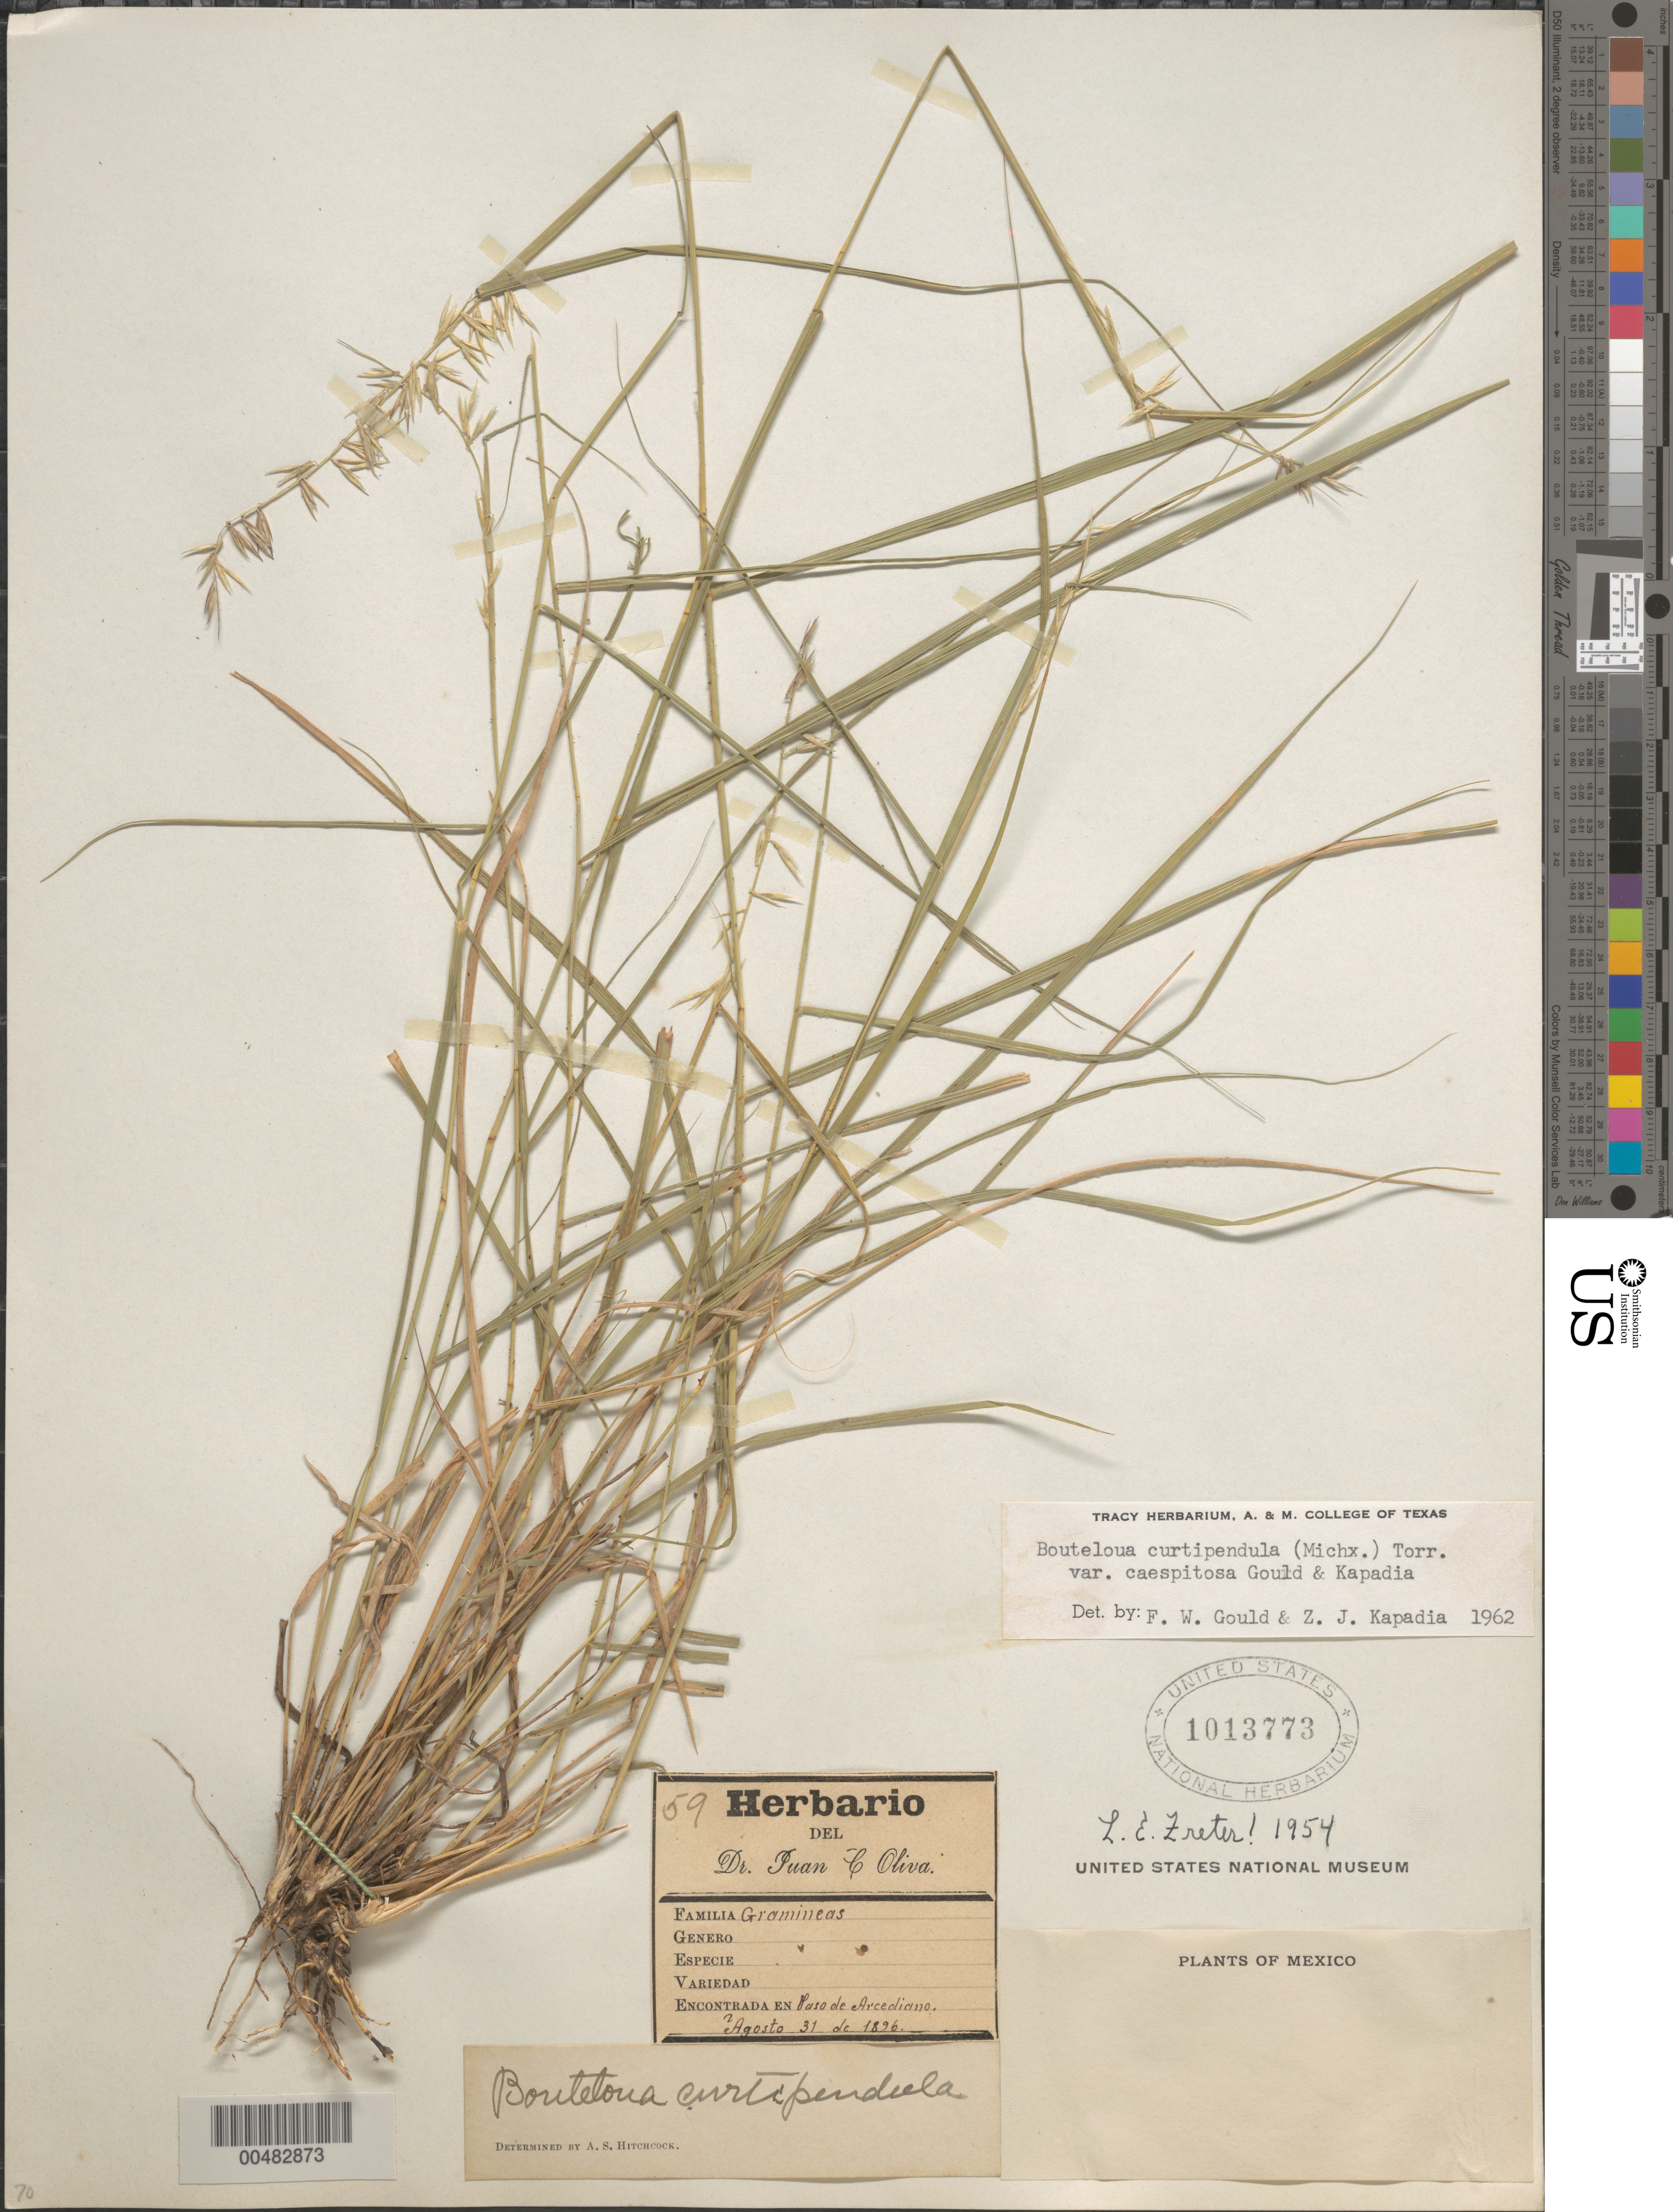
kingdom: Plantae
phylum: Tracheophyta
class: Liliopsida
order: Poales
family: Poaceae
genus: Bouteloua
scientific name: Bouteloua curtipendula var. caespitosa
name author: Gould & Kapadia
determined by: Gould, F. W.; Kapadia, Zarir J.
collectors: J. C. Oliva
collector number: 59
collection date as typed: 31 Aug 1896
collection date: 1896-08-31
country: Mexico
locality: Paso de Arcediano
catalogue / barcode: US 1013773